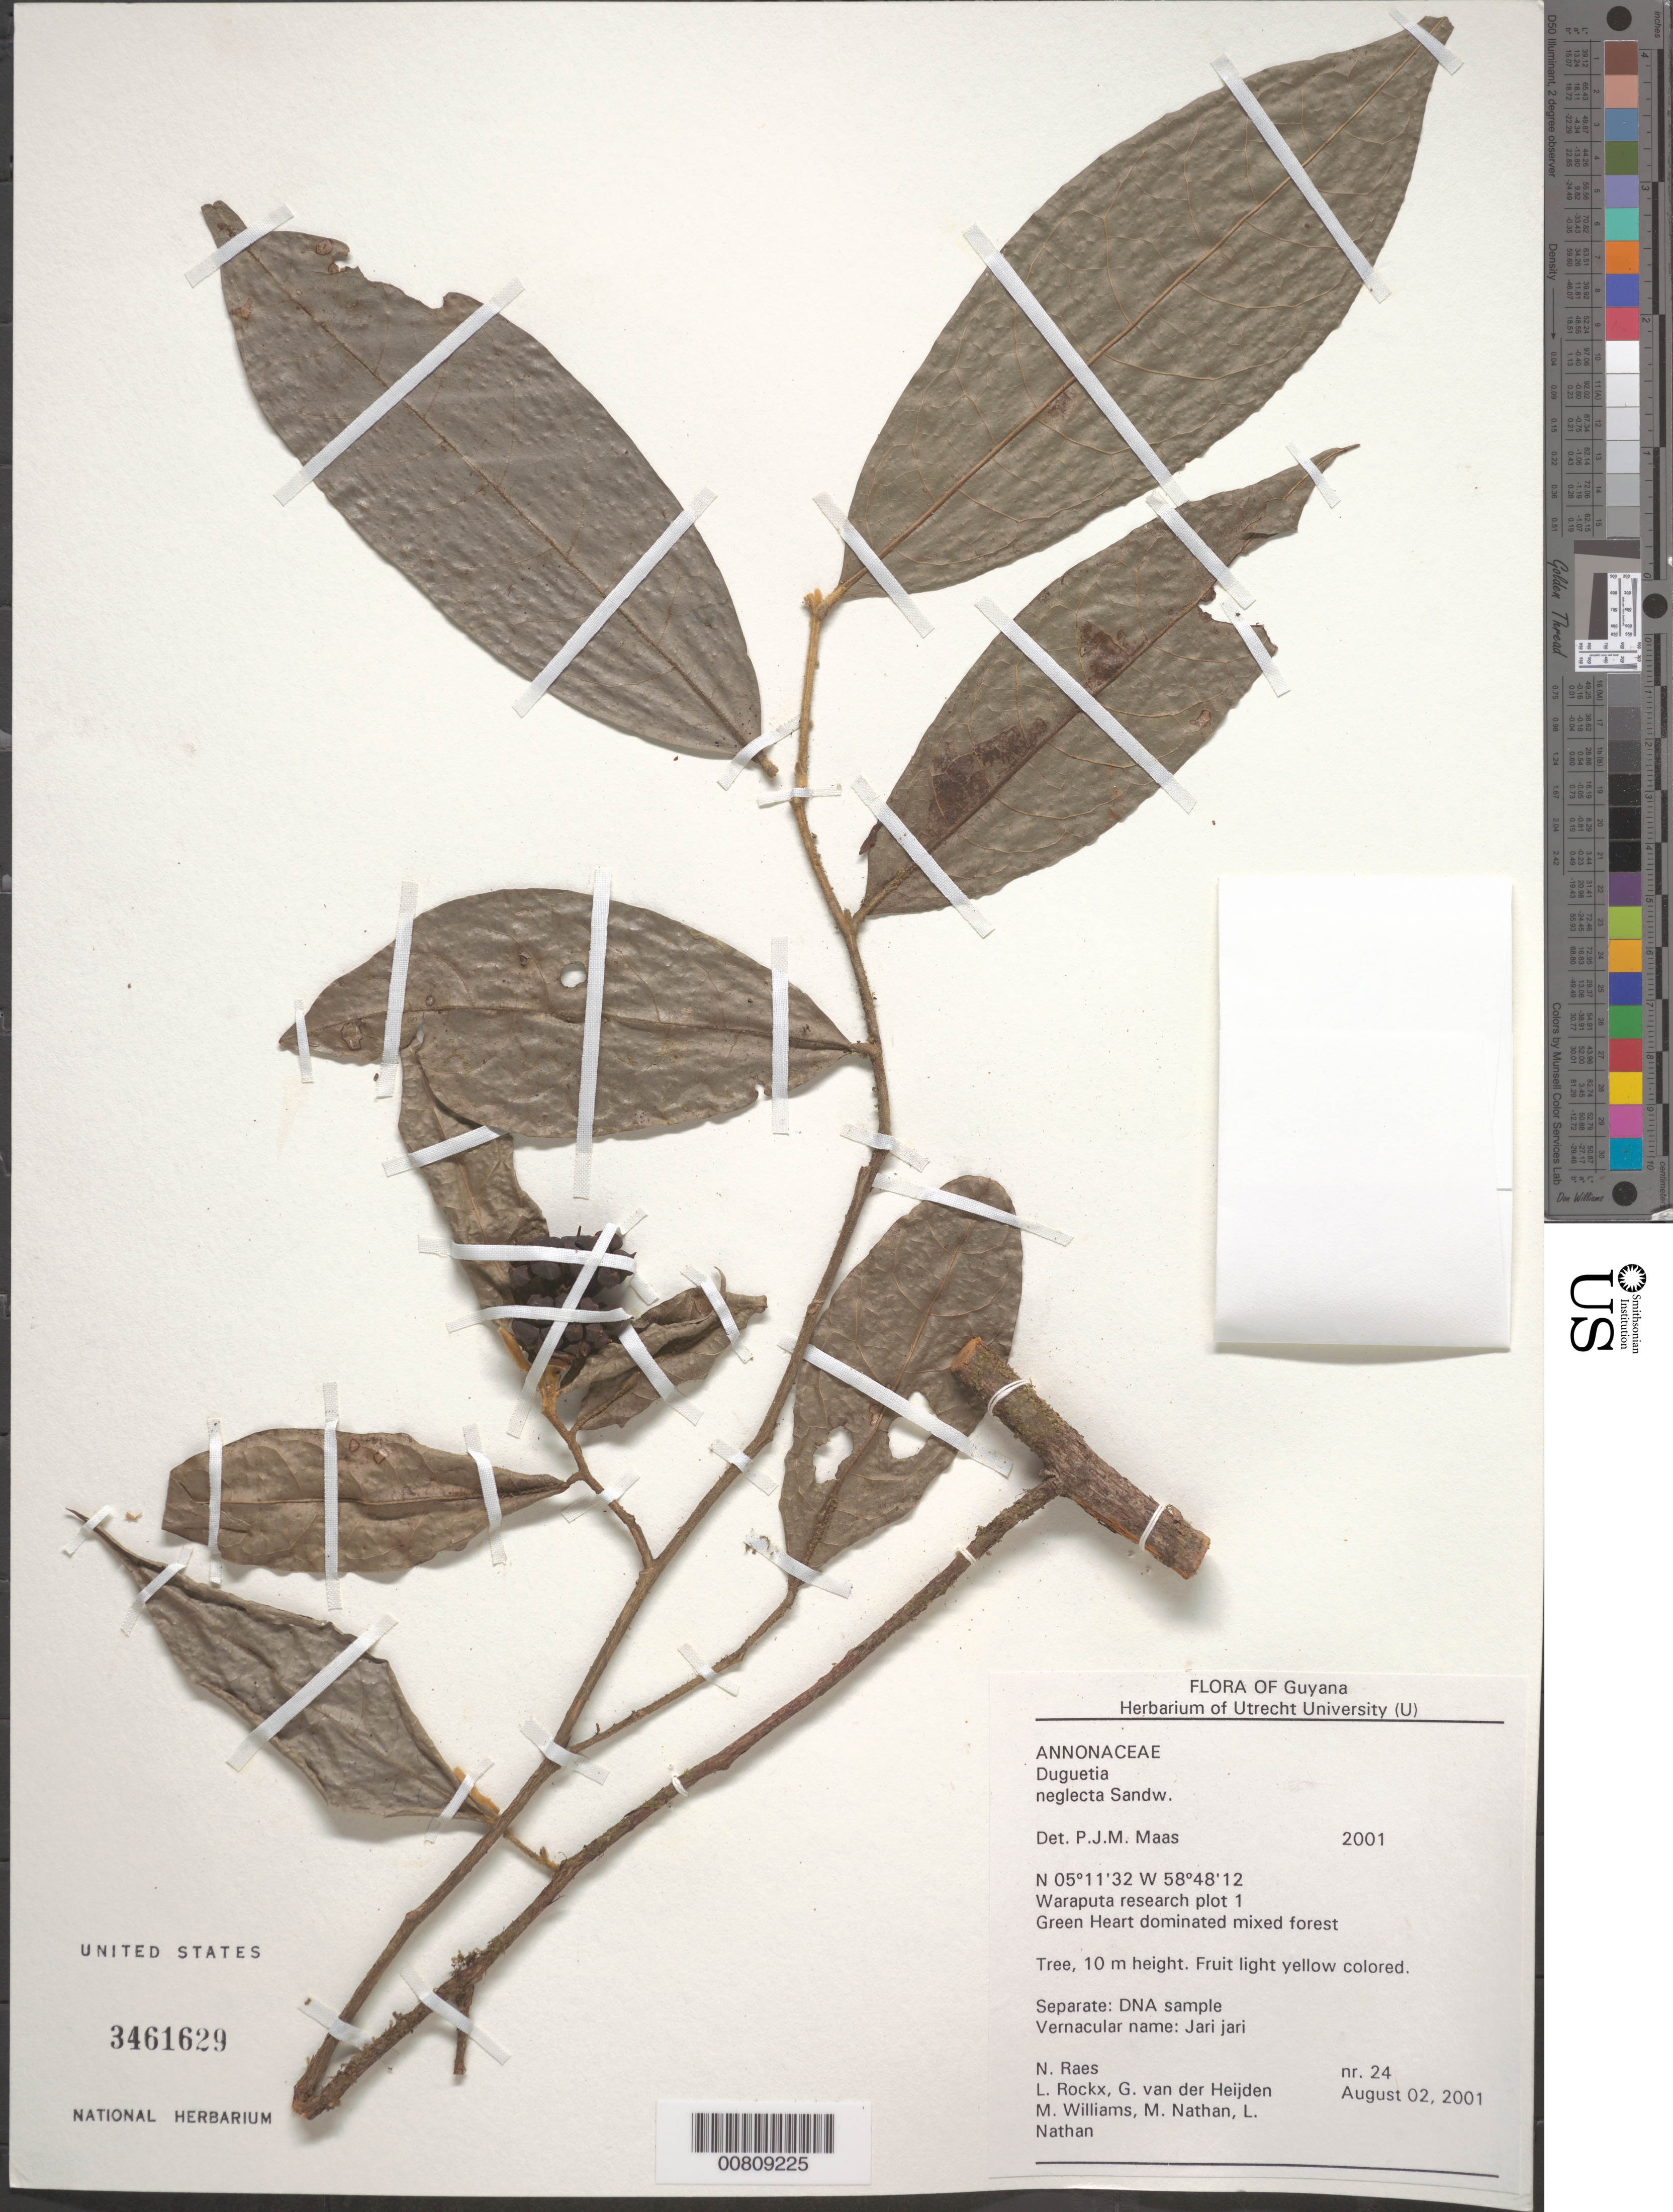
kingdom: Plantae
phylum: Tracheophyta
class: Magnoliopsida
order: Magnoliales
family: Annonaceae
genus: Duguetia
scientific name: Duguetia neglecta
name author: Sandwith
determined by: Maas, Paul J. M.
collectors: N. Raes, L. Rockx, G. van der Heijden, M. Williams, M. Nathan & L. Nathan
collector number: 24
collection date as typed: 2-Aug-01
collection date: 2001-08-02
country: Guyana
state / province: U. Demerara-Berbice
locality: Waraputa Research plot 1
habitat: Greenheart dominated mixed forest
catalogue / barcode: US 3461629